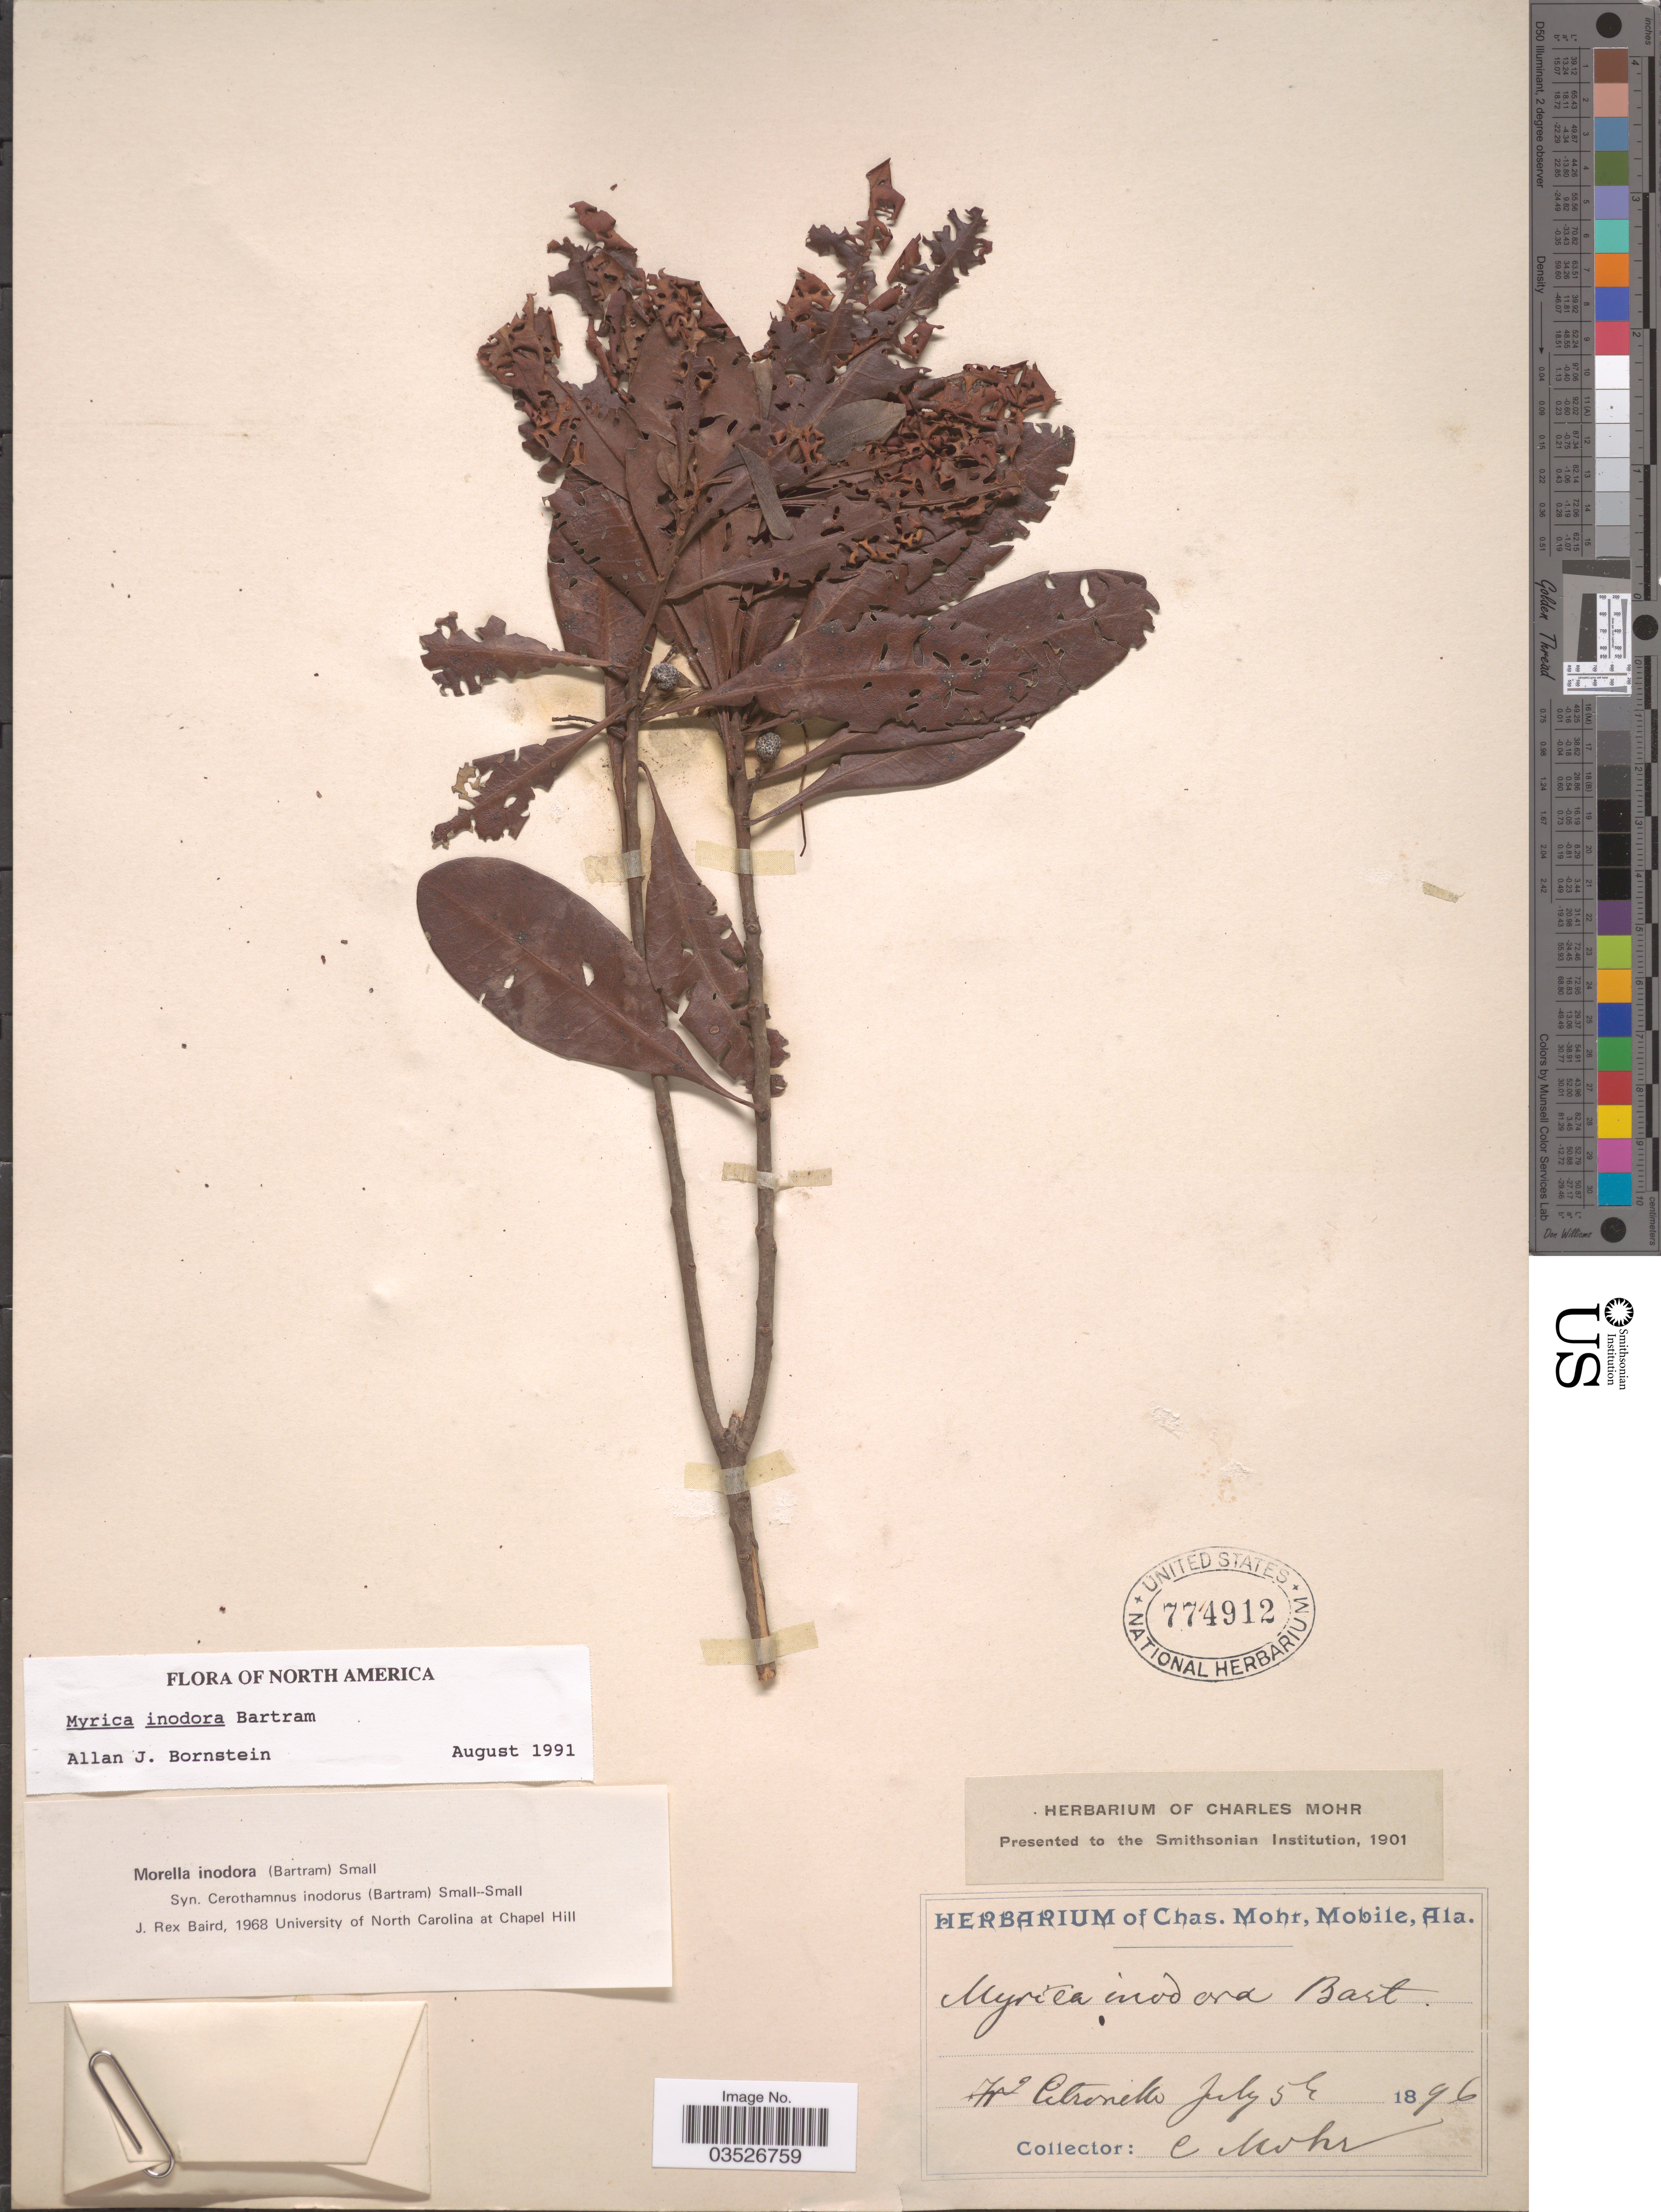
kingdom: Plantae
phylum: Tracheophyta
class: Magnoliopsida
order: Fagales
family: Myricaceae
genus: Morella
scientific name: Morella inodora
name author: (W. Bartram) Small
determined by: Baird, James Rex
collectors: Mohr, C. T. (herbarium)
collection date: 1896-07-05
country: United States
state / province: Alabama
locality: Citronelle.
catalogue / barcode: US 774912